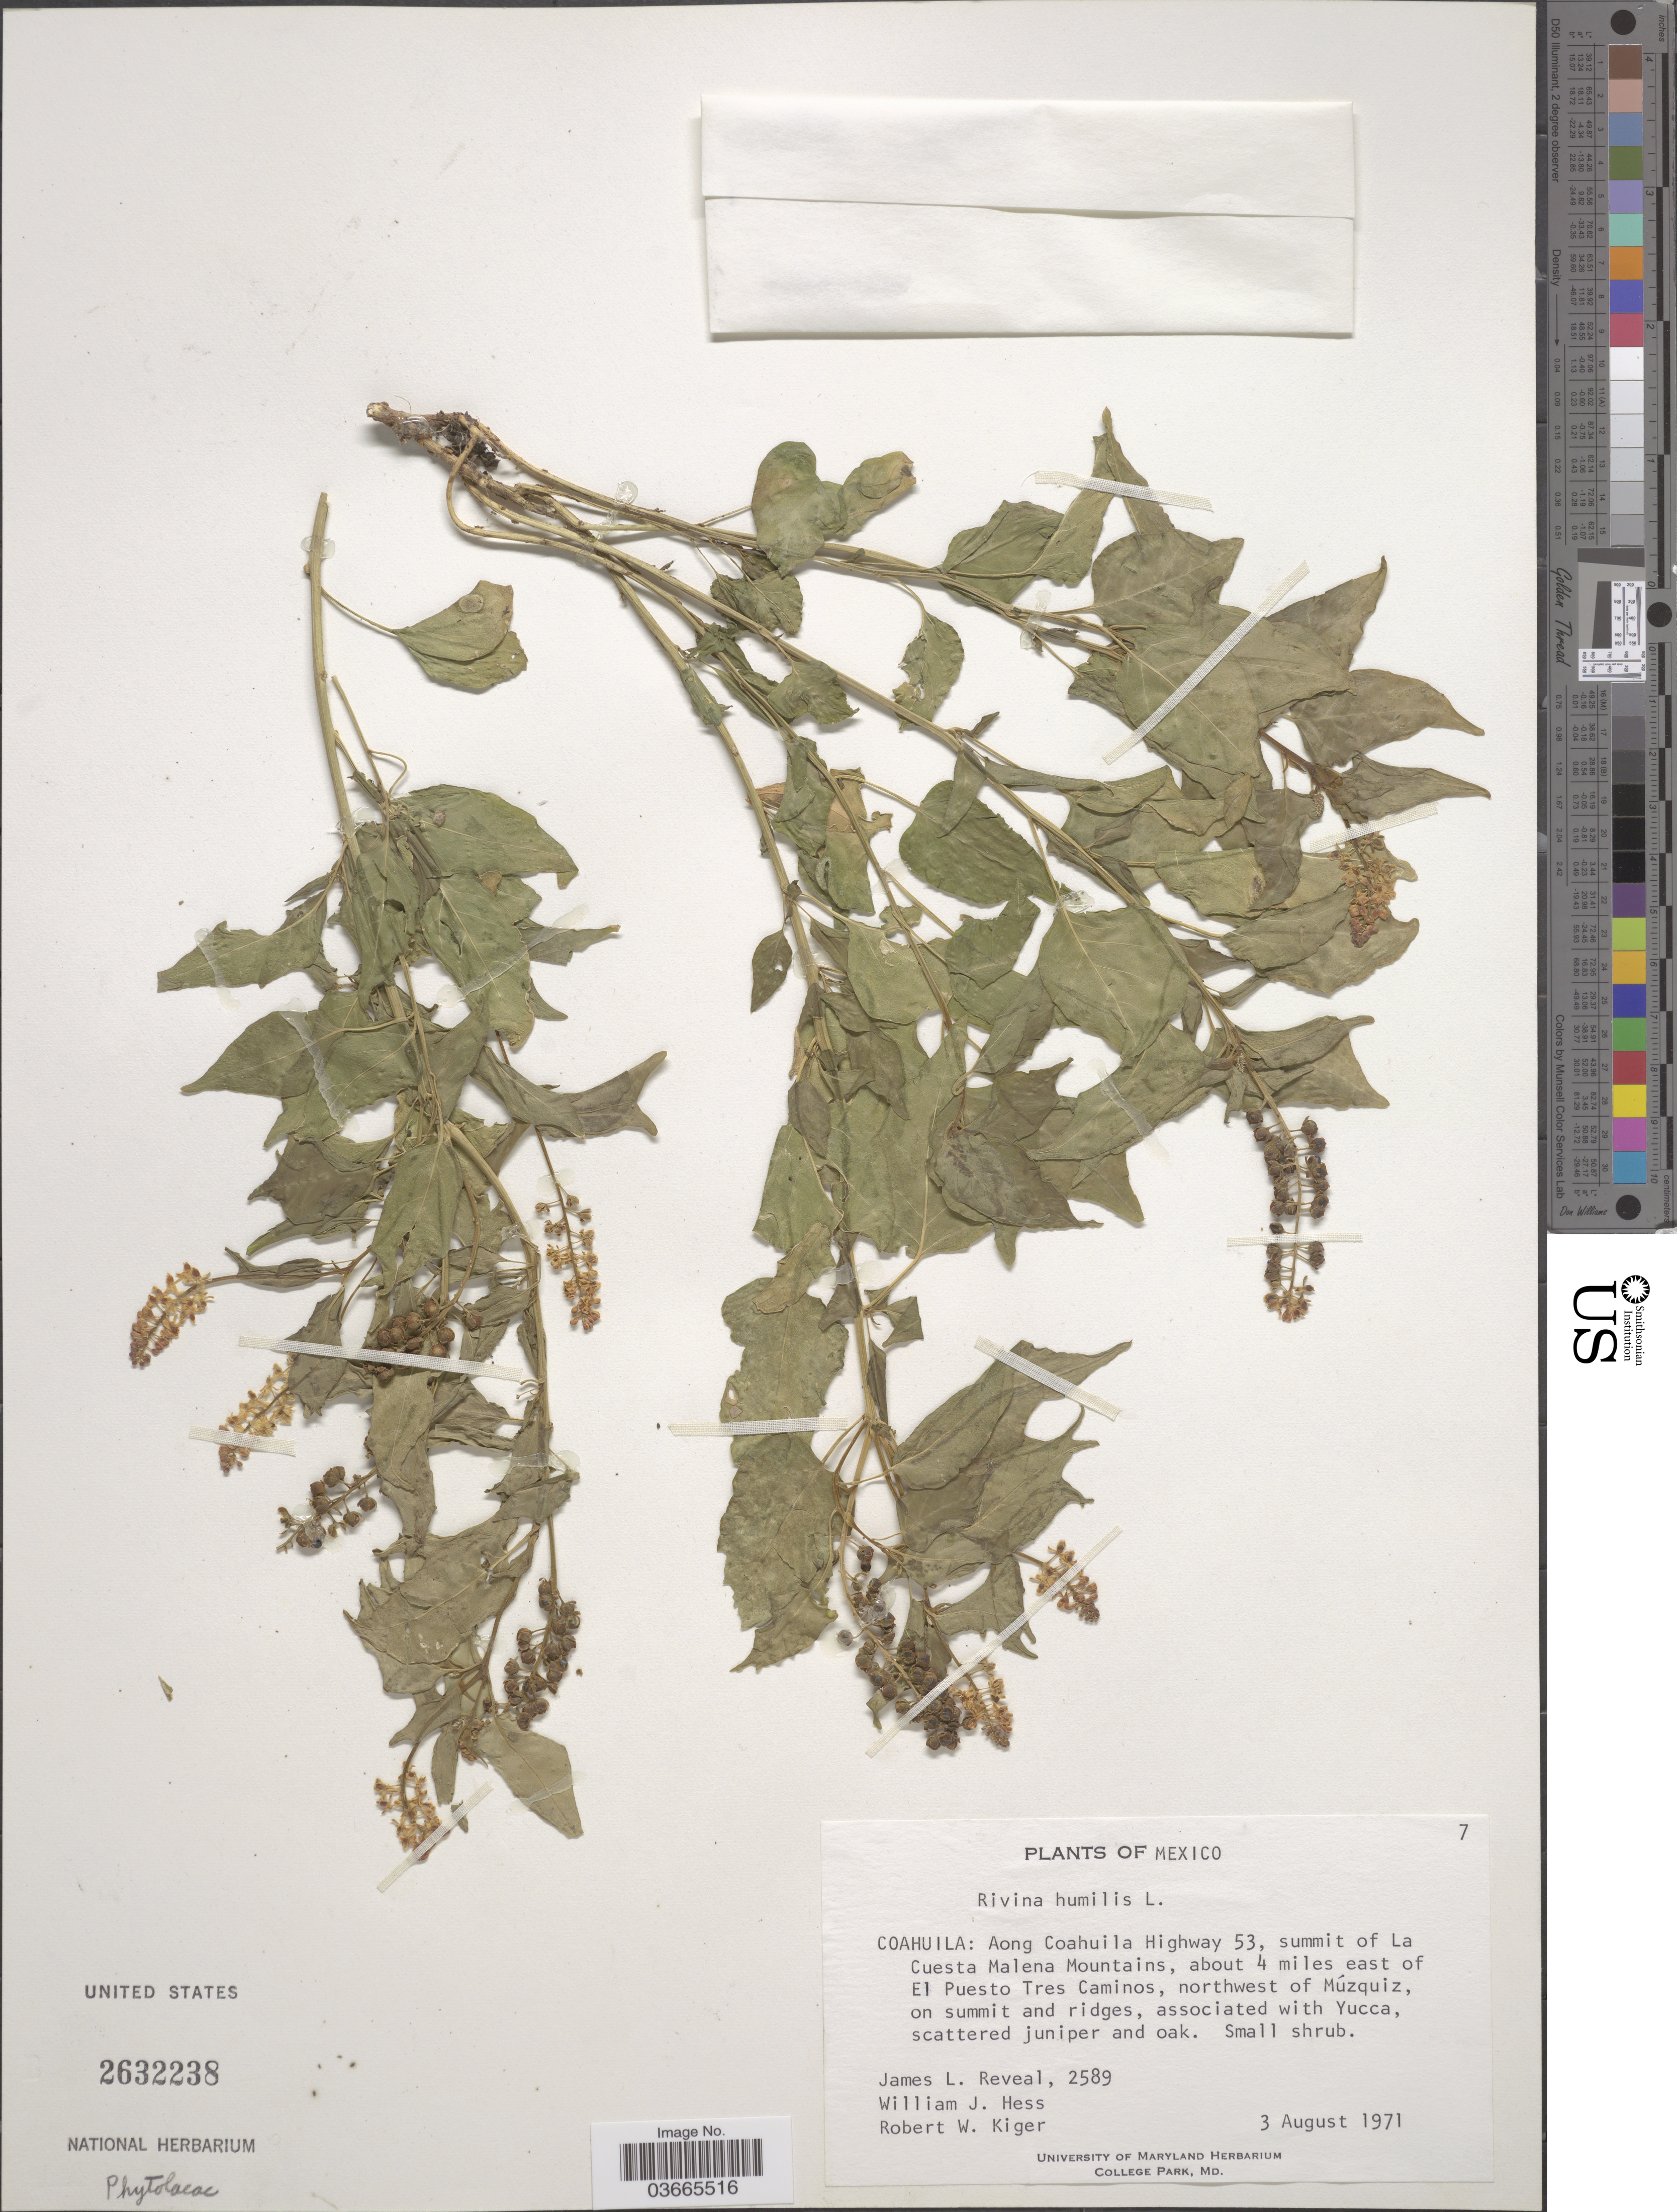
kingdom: Plantae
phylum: Tracheophyta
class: Magnoliopsida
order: Caryophyllales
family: Phytolaccaceae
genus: Rivina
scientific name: Rivina humilis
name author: L.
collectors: J. L. Reveal, W. Hess & R. Kiger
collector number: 2589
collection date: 1971-08-03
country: Mexico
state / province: Coahuila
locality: Aong Coahuila Highway 53, summit of La Cuesta Malena Mountains, about 4 miles east of El Puesto Tres Caminos, northwest of Múzquiz, on summit and ridges.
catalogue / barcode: US 2632238